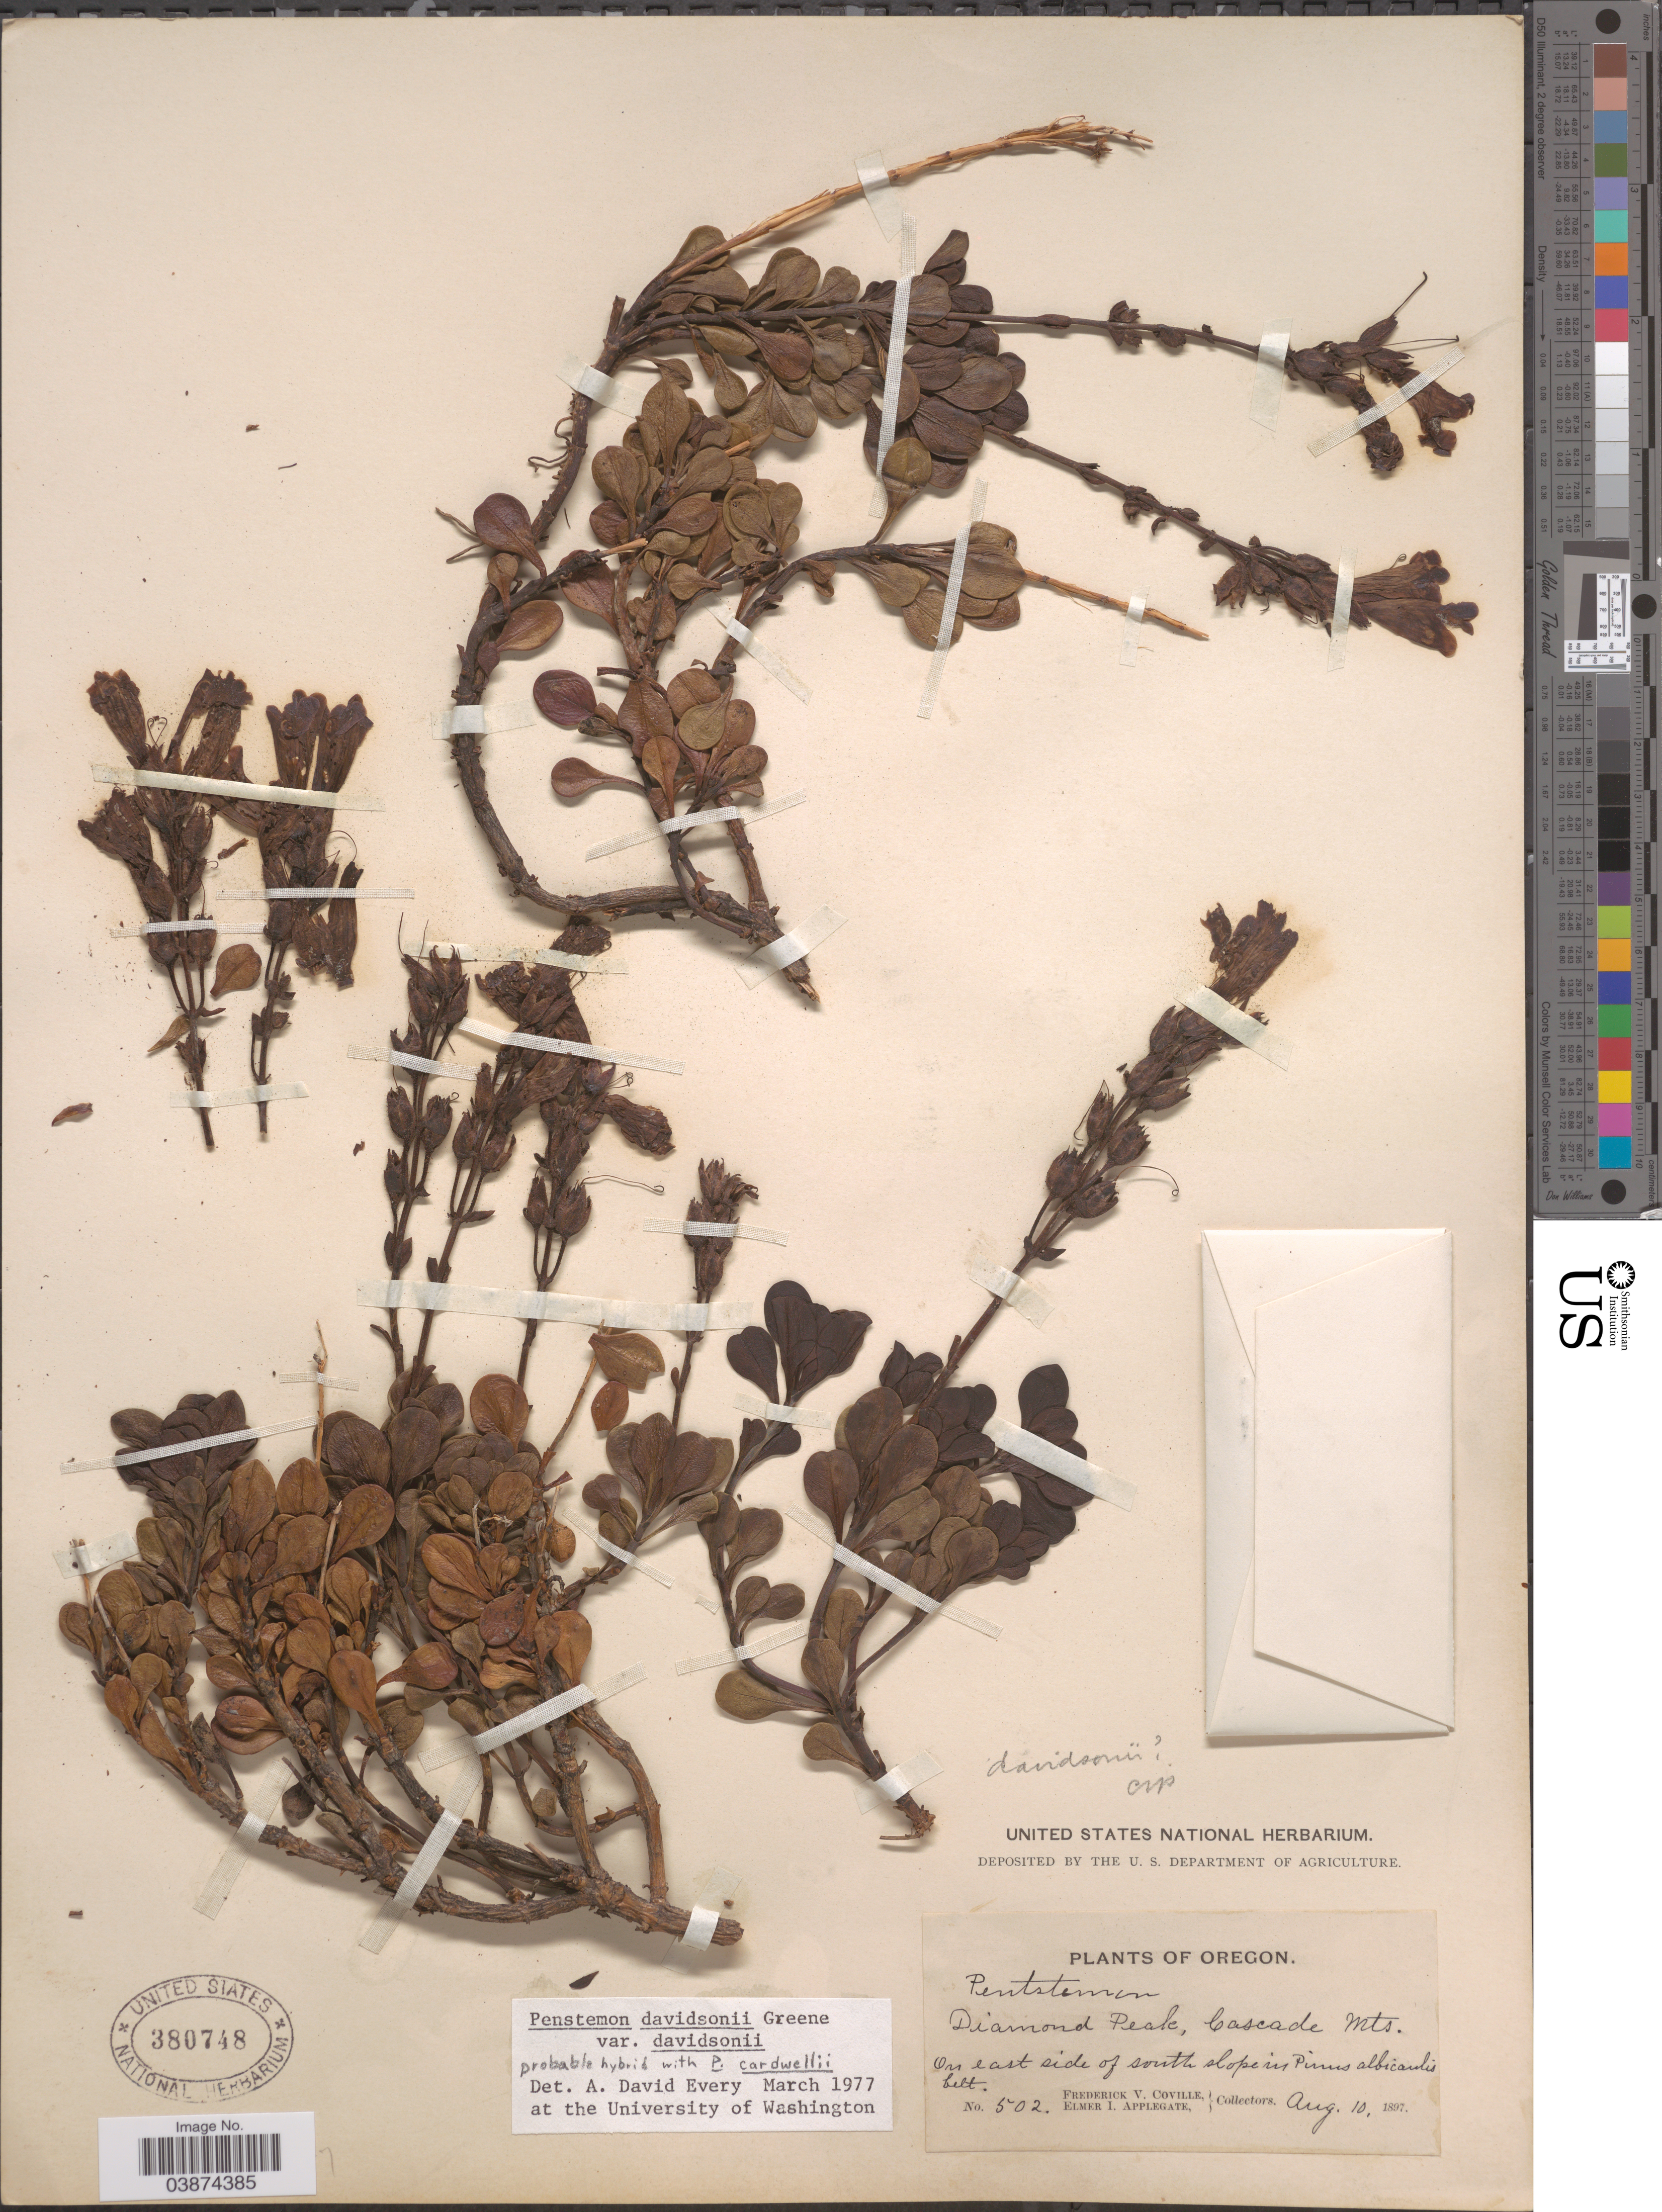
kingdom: Plantae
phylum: Tracheophyta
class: Magnoliopsida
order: Lamiales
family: Plantaginaceae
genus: Penstemon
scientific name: Penstemon davidsonii var. davidsonii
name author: Greene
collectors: F. V. Coville & E. I. Applegate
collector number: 502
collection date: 1897-08-10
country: United States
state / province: Oregon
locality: Diamond Peak, Cascade Mts. On east side of south slope.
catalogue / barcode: US 380748